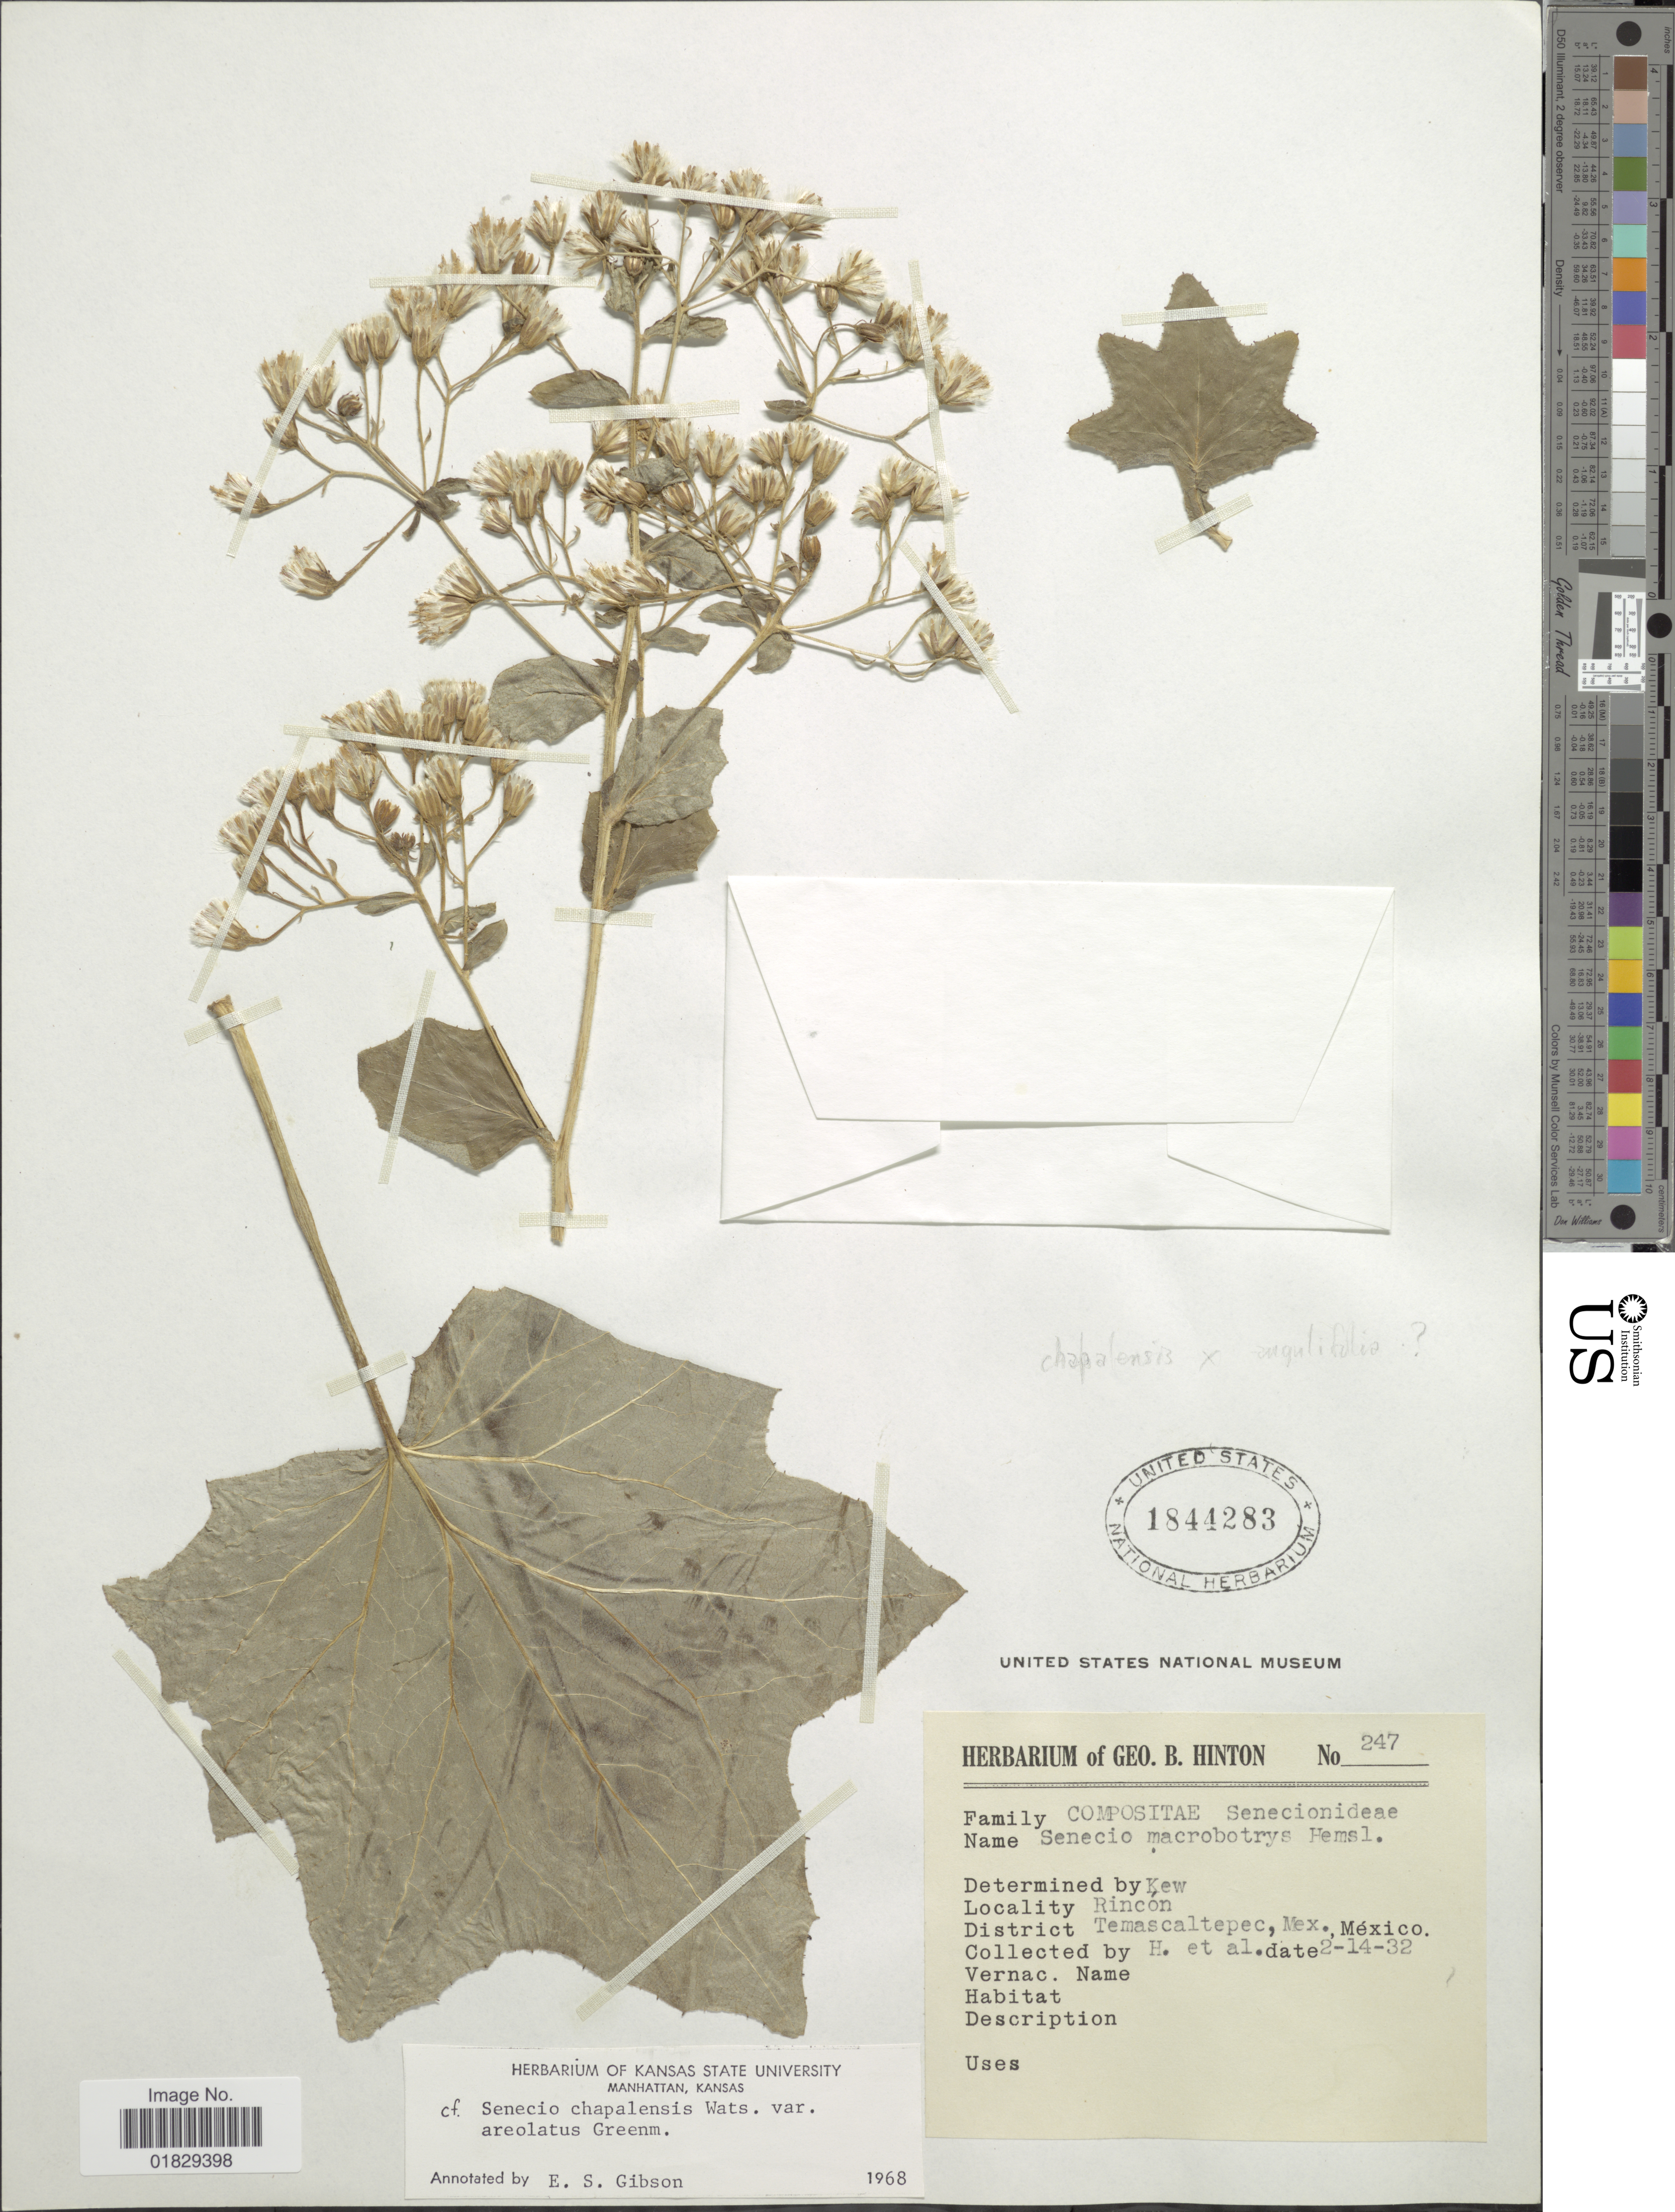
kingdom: Plantae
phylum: Tracheophyta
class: Magnoliopsida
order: Asterales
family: Asteraceae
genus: Roldana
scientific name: Roldana sp.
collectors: G. B. Hinton & et al.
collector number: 247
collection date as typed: Transcribed d/m/y: 14/2/32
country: Mexico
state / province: México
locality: Rincón. District Temascaltepec, Mex., México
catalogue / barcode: US 1844283